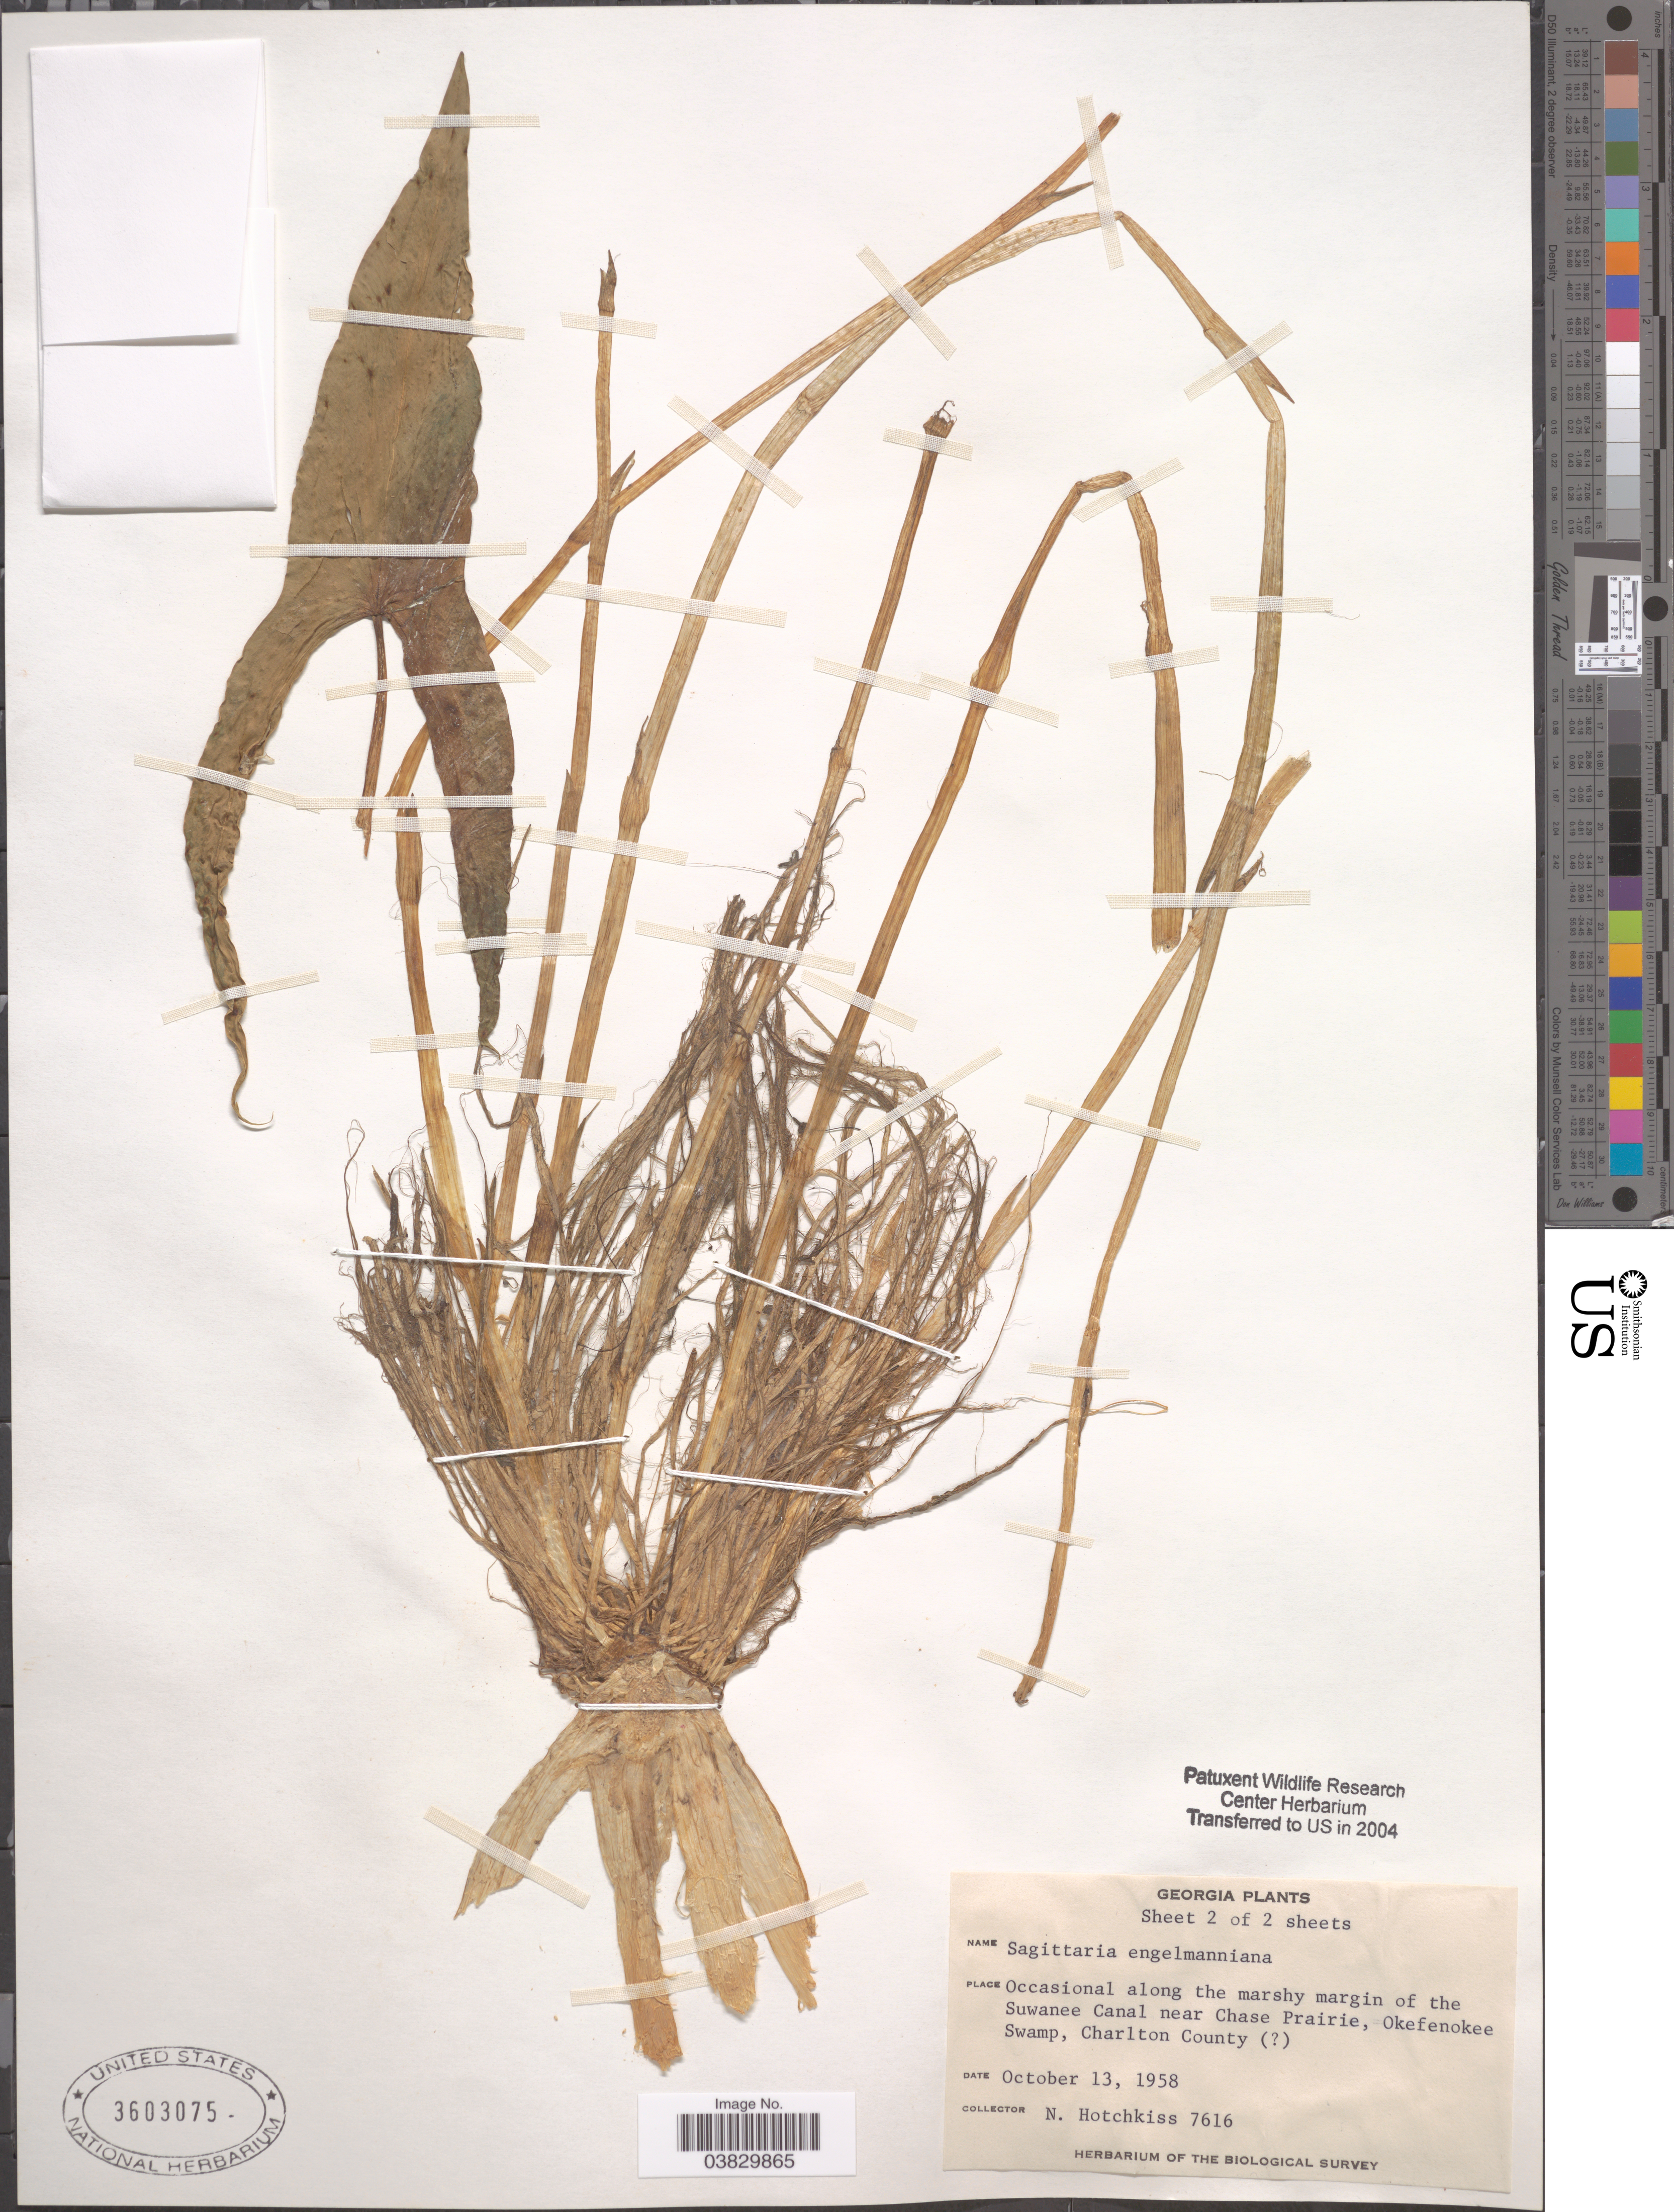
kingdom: Plantae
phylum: Tracheophyta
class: Liliopsida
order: Alismatales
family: Alismataceae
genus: Sagittaria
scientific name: Sagittaria engelmanniana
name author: J.G. Sm.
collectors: N. Hotchkiss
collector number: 7616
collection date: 1958-10-13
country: United States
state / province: Georgia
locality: Occasional along the marshy margin of the Suwanee Canal near Chase Prairie, Okefenokee Swamp, Charlton County ( [unsure placement]).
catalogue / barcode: US 3603075